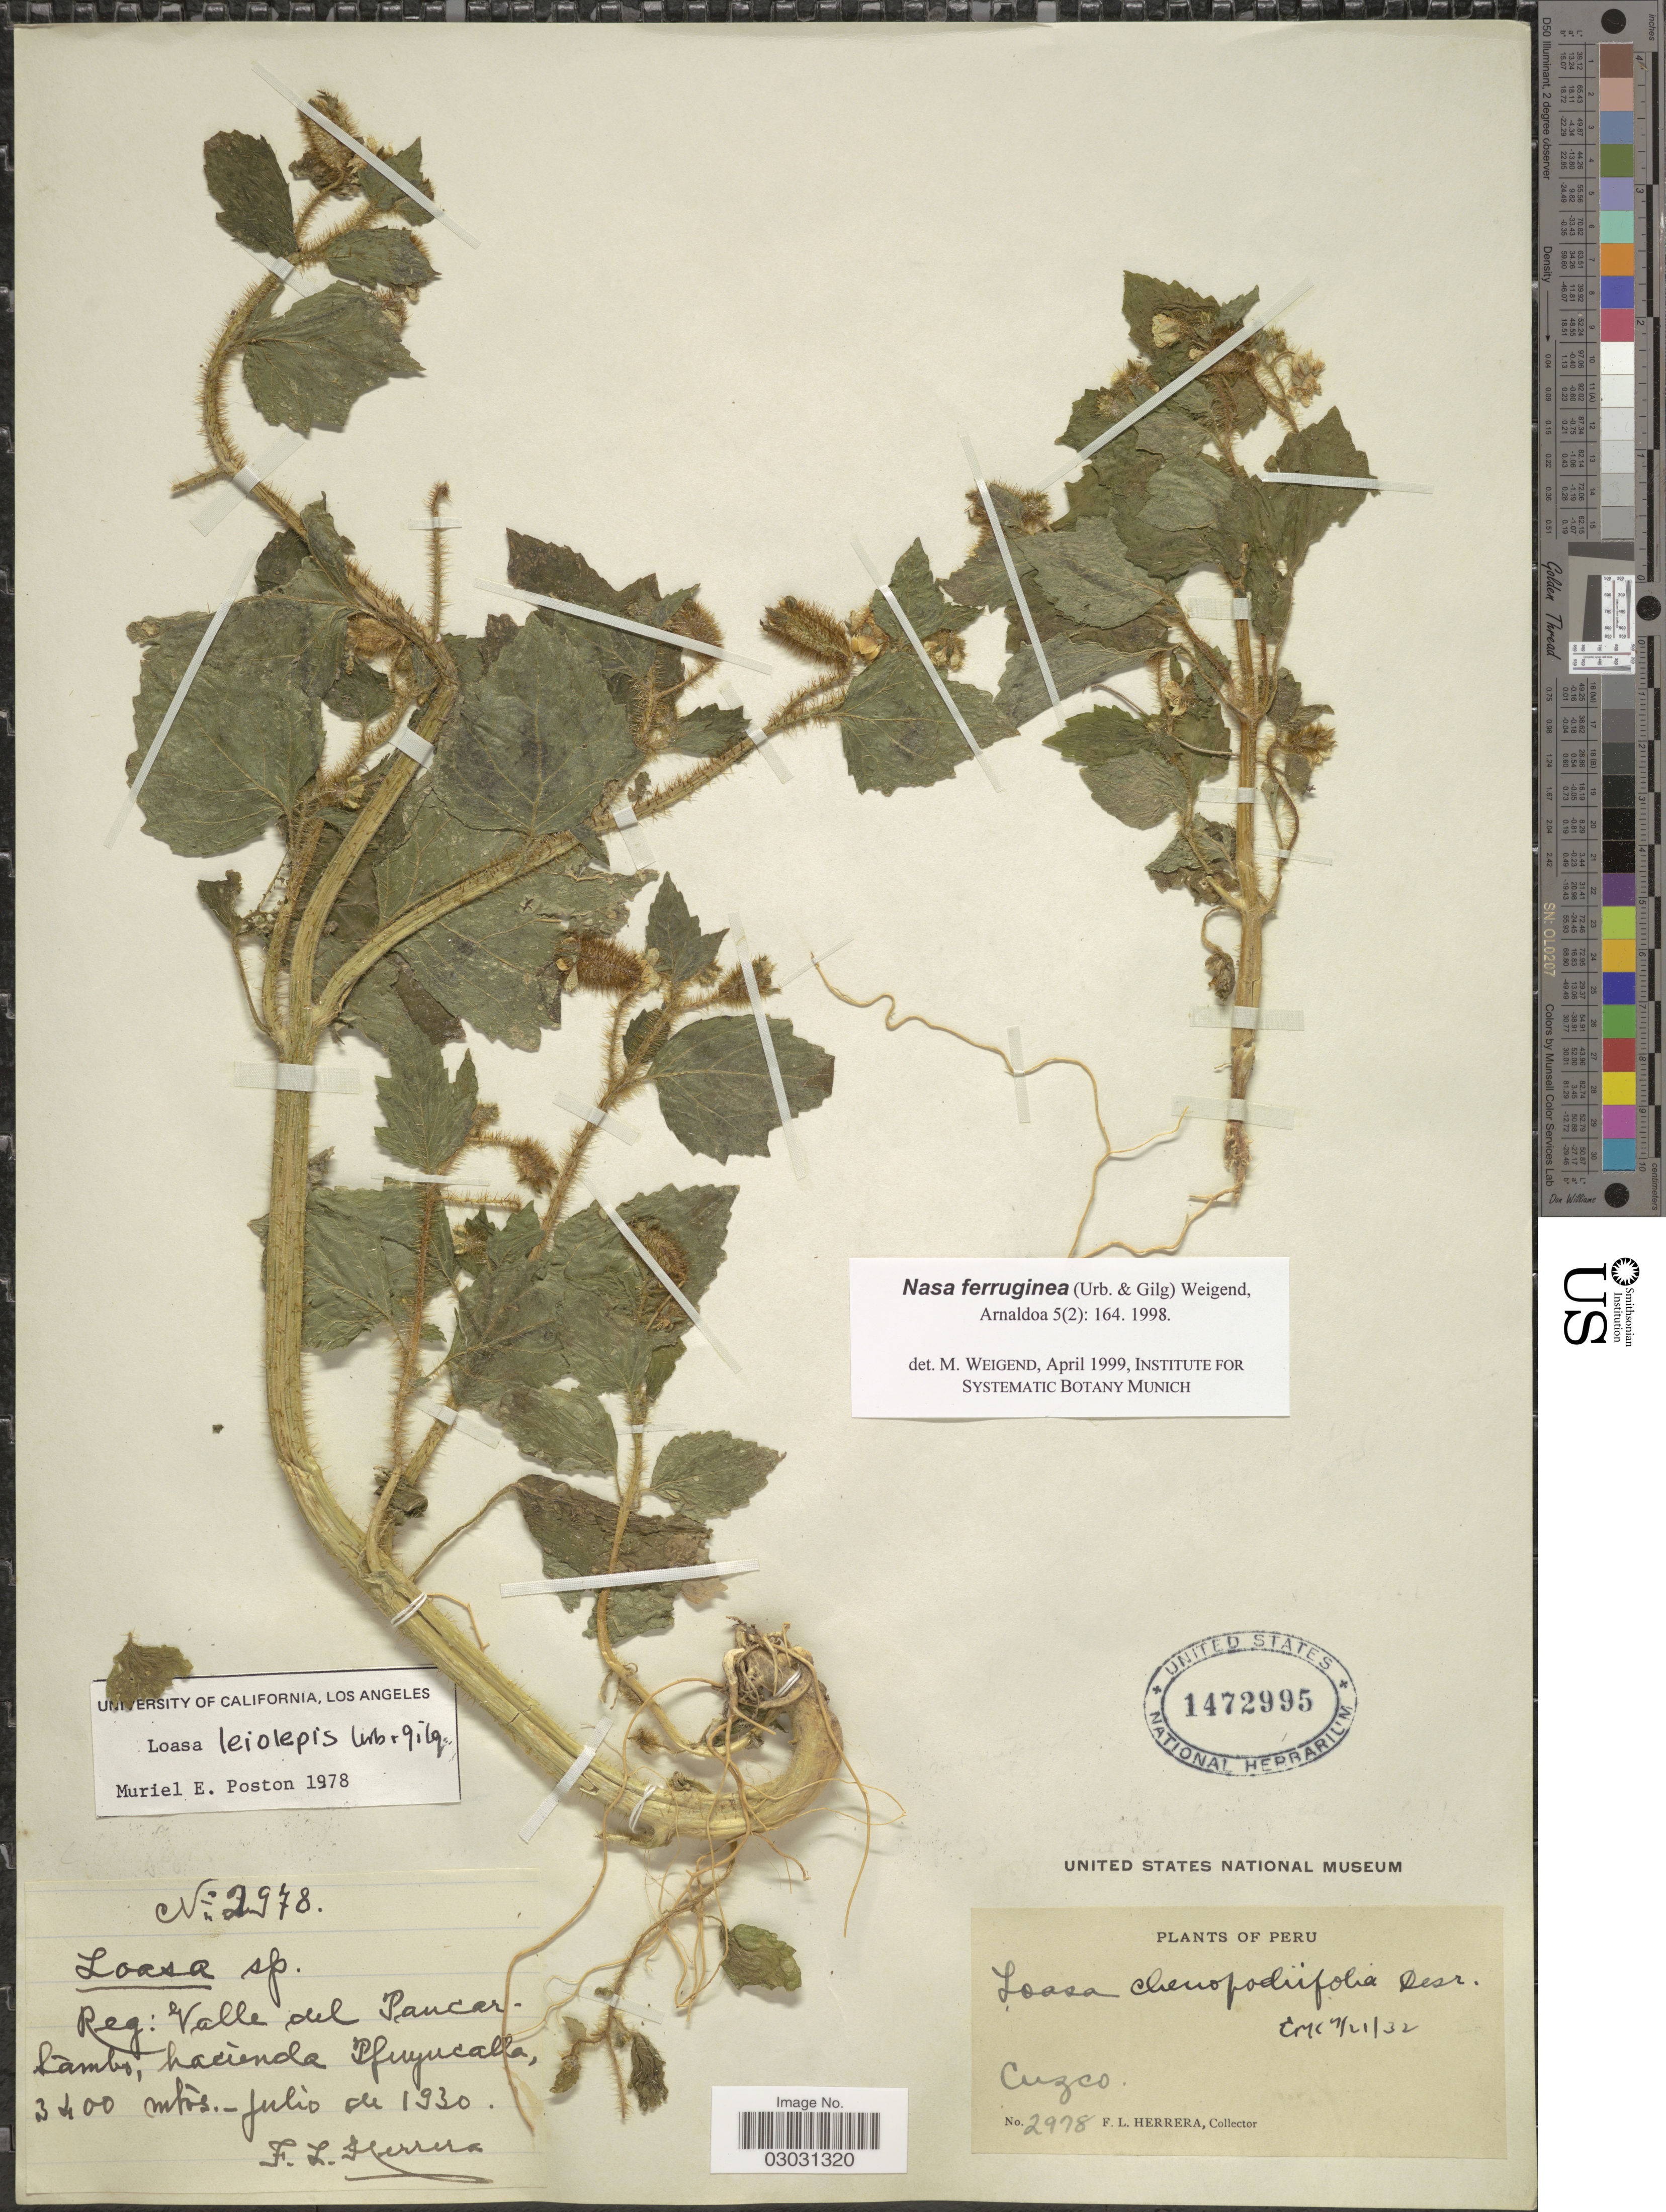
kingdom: Plantae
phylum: Tracheophyta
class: Magnoliopsida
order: Cornales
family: Loasaceae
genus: Nasa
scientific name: Nasa ferruginea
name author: (Urb. & Gilg) Weigend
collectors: F. L. Herrera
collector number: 2978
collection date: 1930-07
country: Peru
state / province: Cusco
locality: Valle del Paucartambo, hacienda Pfuyucalla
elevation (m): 3400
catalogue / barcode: US 1472995